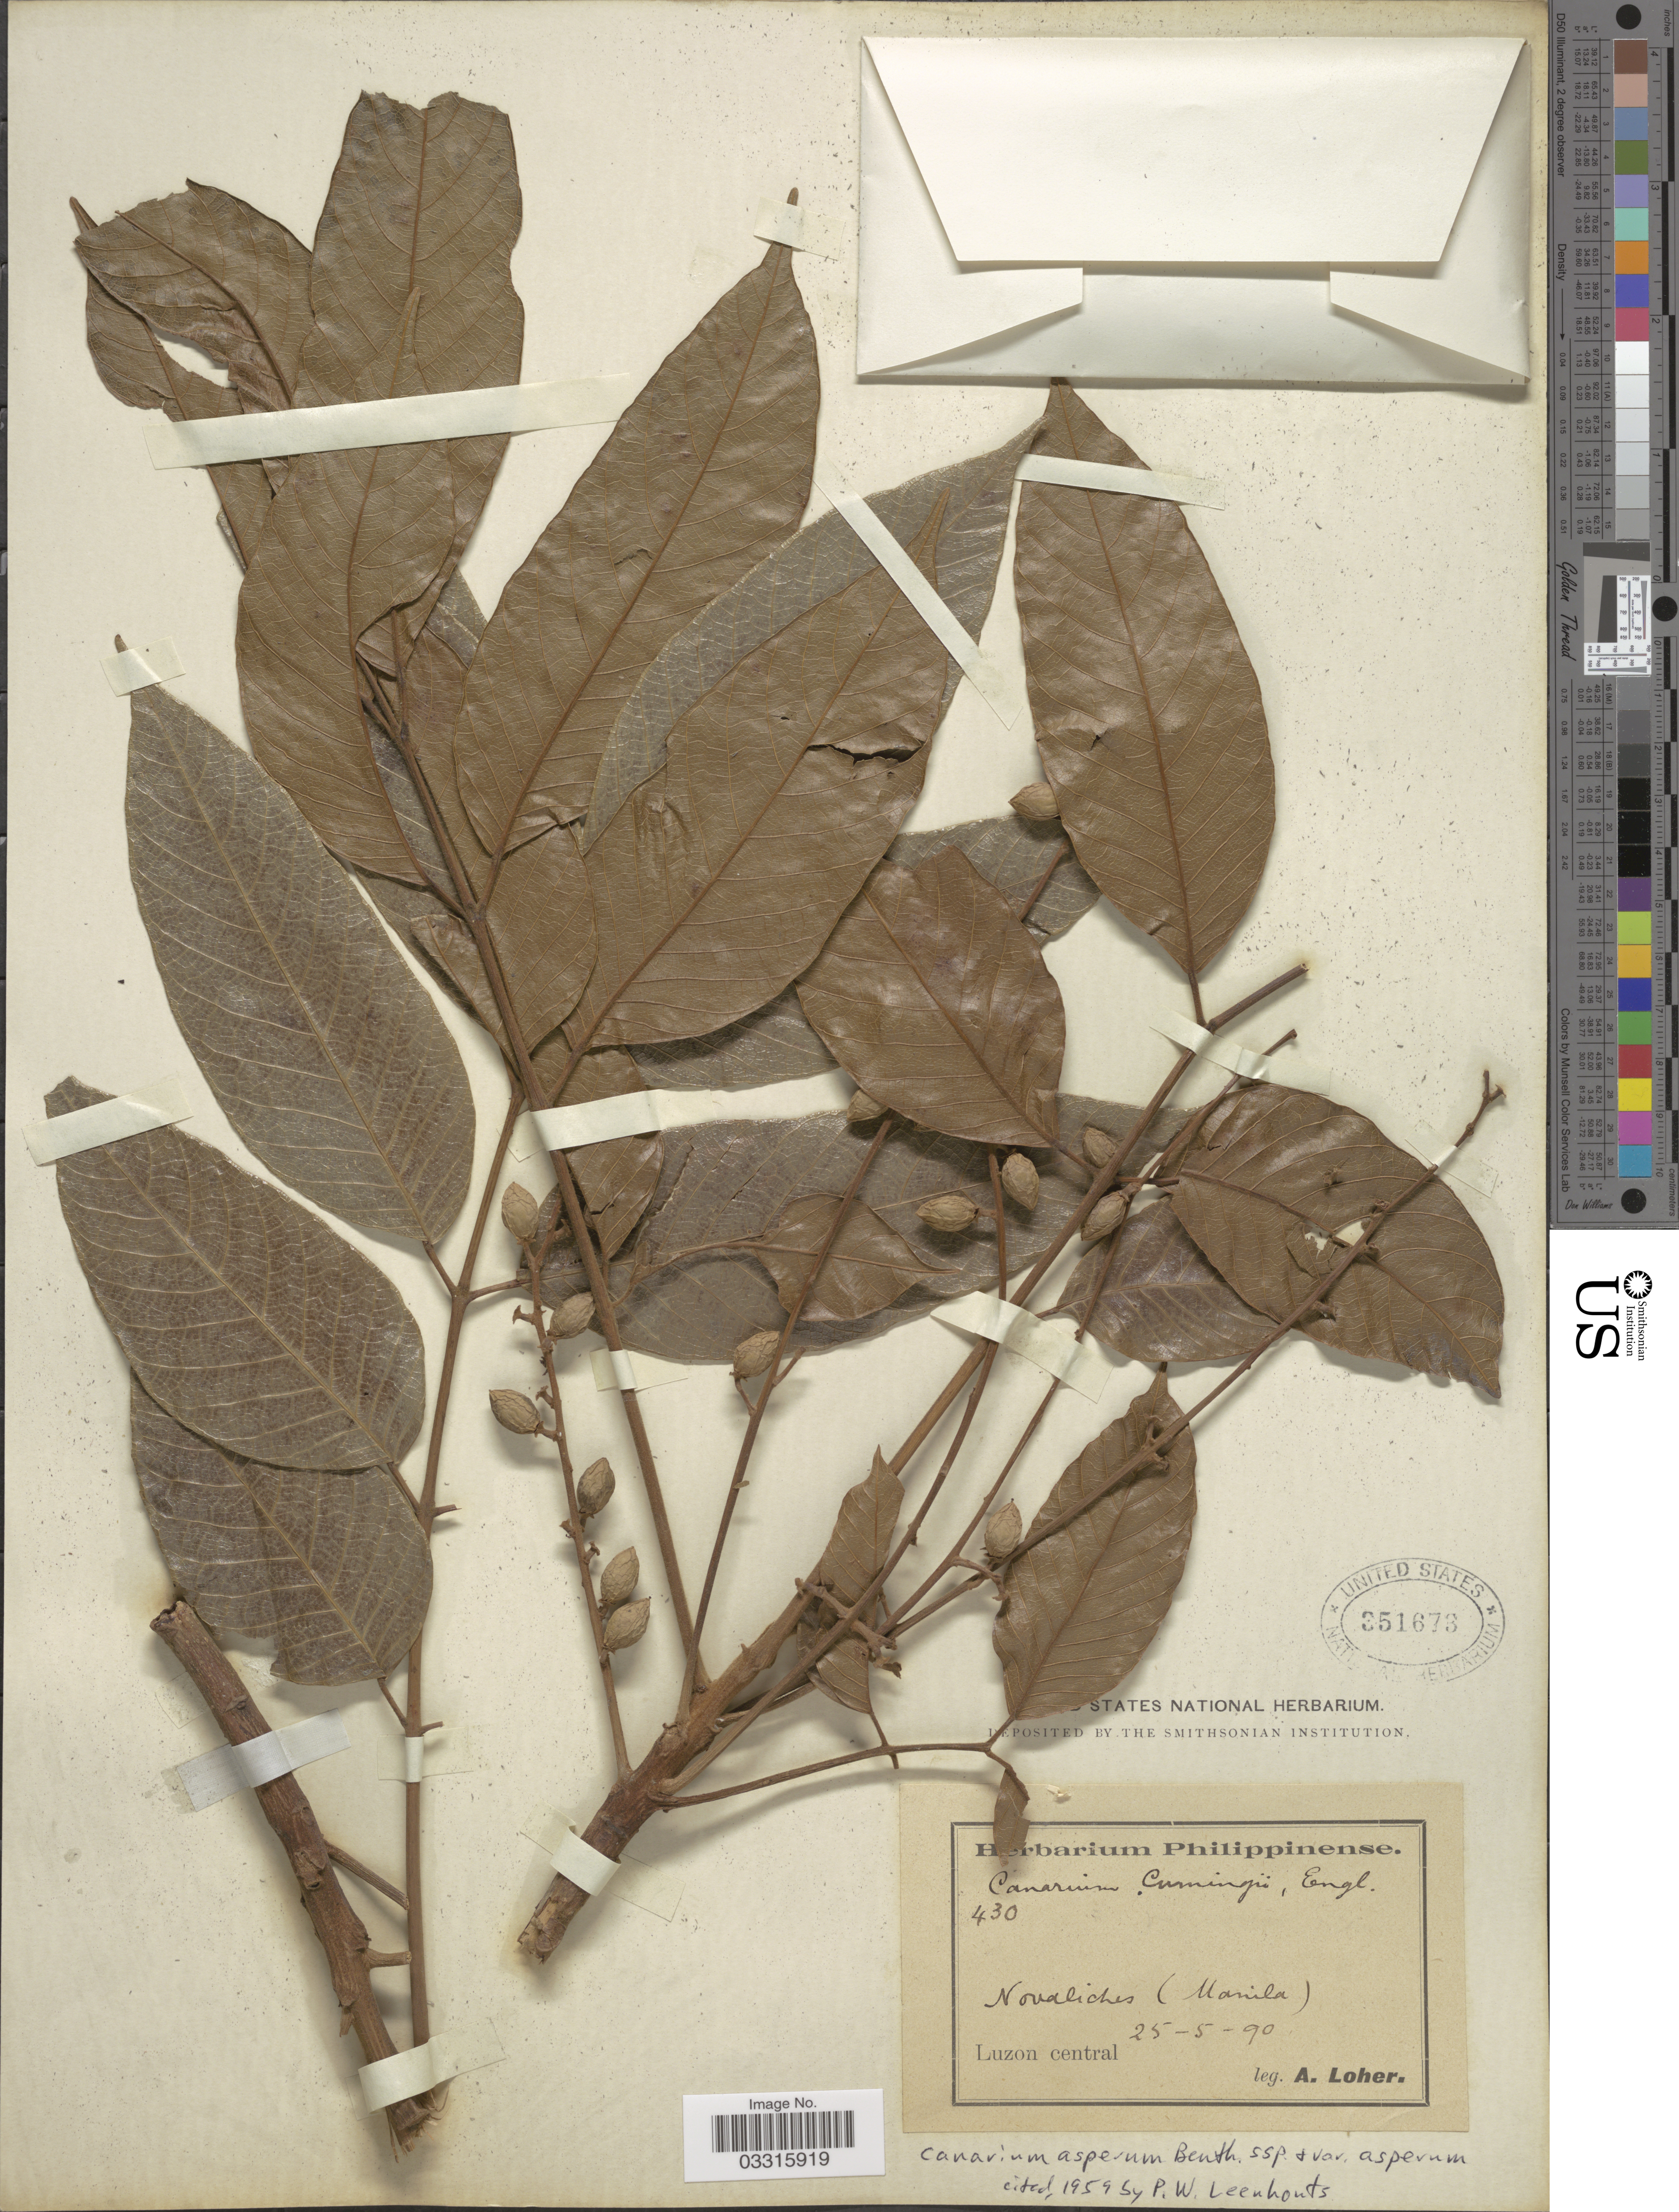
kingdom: Plantae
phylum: Tracheophyta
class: Magnoliopsida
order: Sapindales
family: Burseraceae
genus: Canarium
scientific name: Canarium asperum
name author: Benth.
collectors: A. Loher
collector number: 430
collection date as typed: Transcribed d/m/y: 25/5/90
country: Philippines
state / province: Central Luzon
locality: Novaliches (Manila). Luzon central.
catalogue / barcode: US 351673